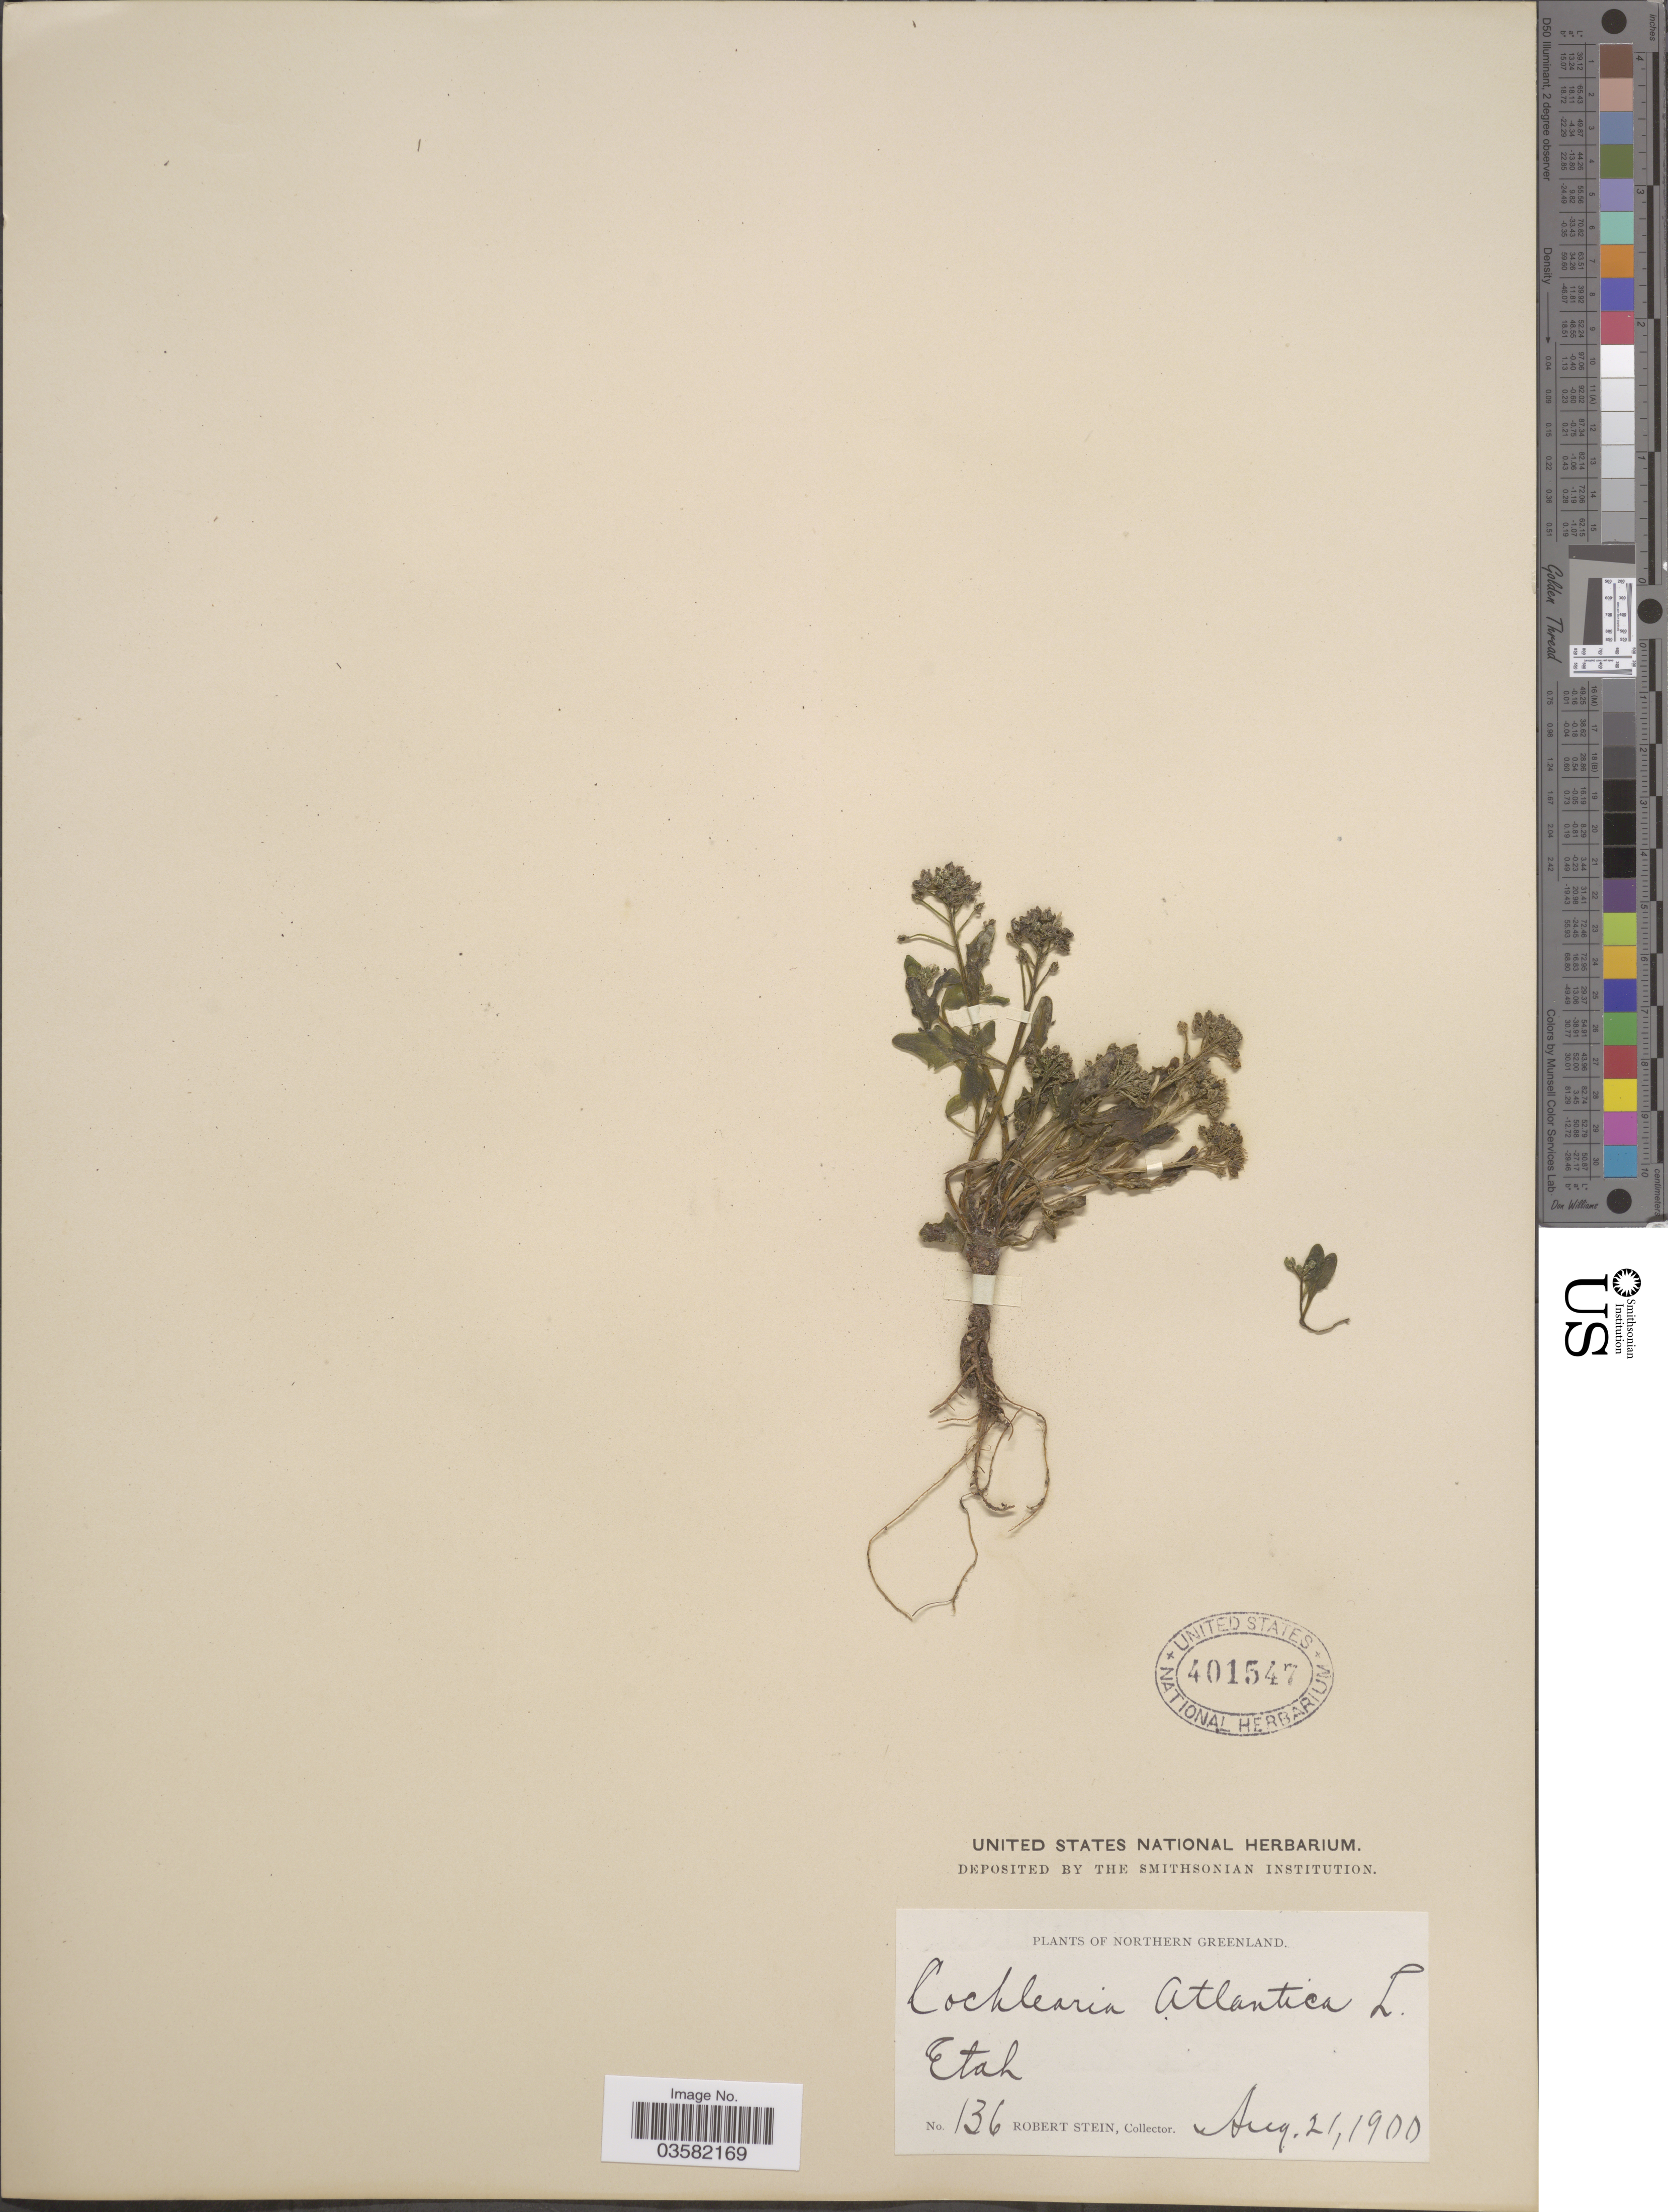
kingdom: Plantae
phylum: Tracheophyta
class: Magnoliopsida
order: Brassicales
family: Brassicaceae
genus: Cochlearia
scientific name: Cochlearia atlantica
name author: Pobed.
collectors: R. Stein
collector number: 136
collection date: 1900-08-21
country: Greenland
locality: Northern Greenland. Etah.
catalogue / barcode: US 401547